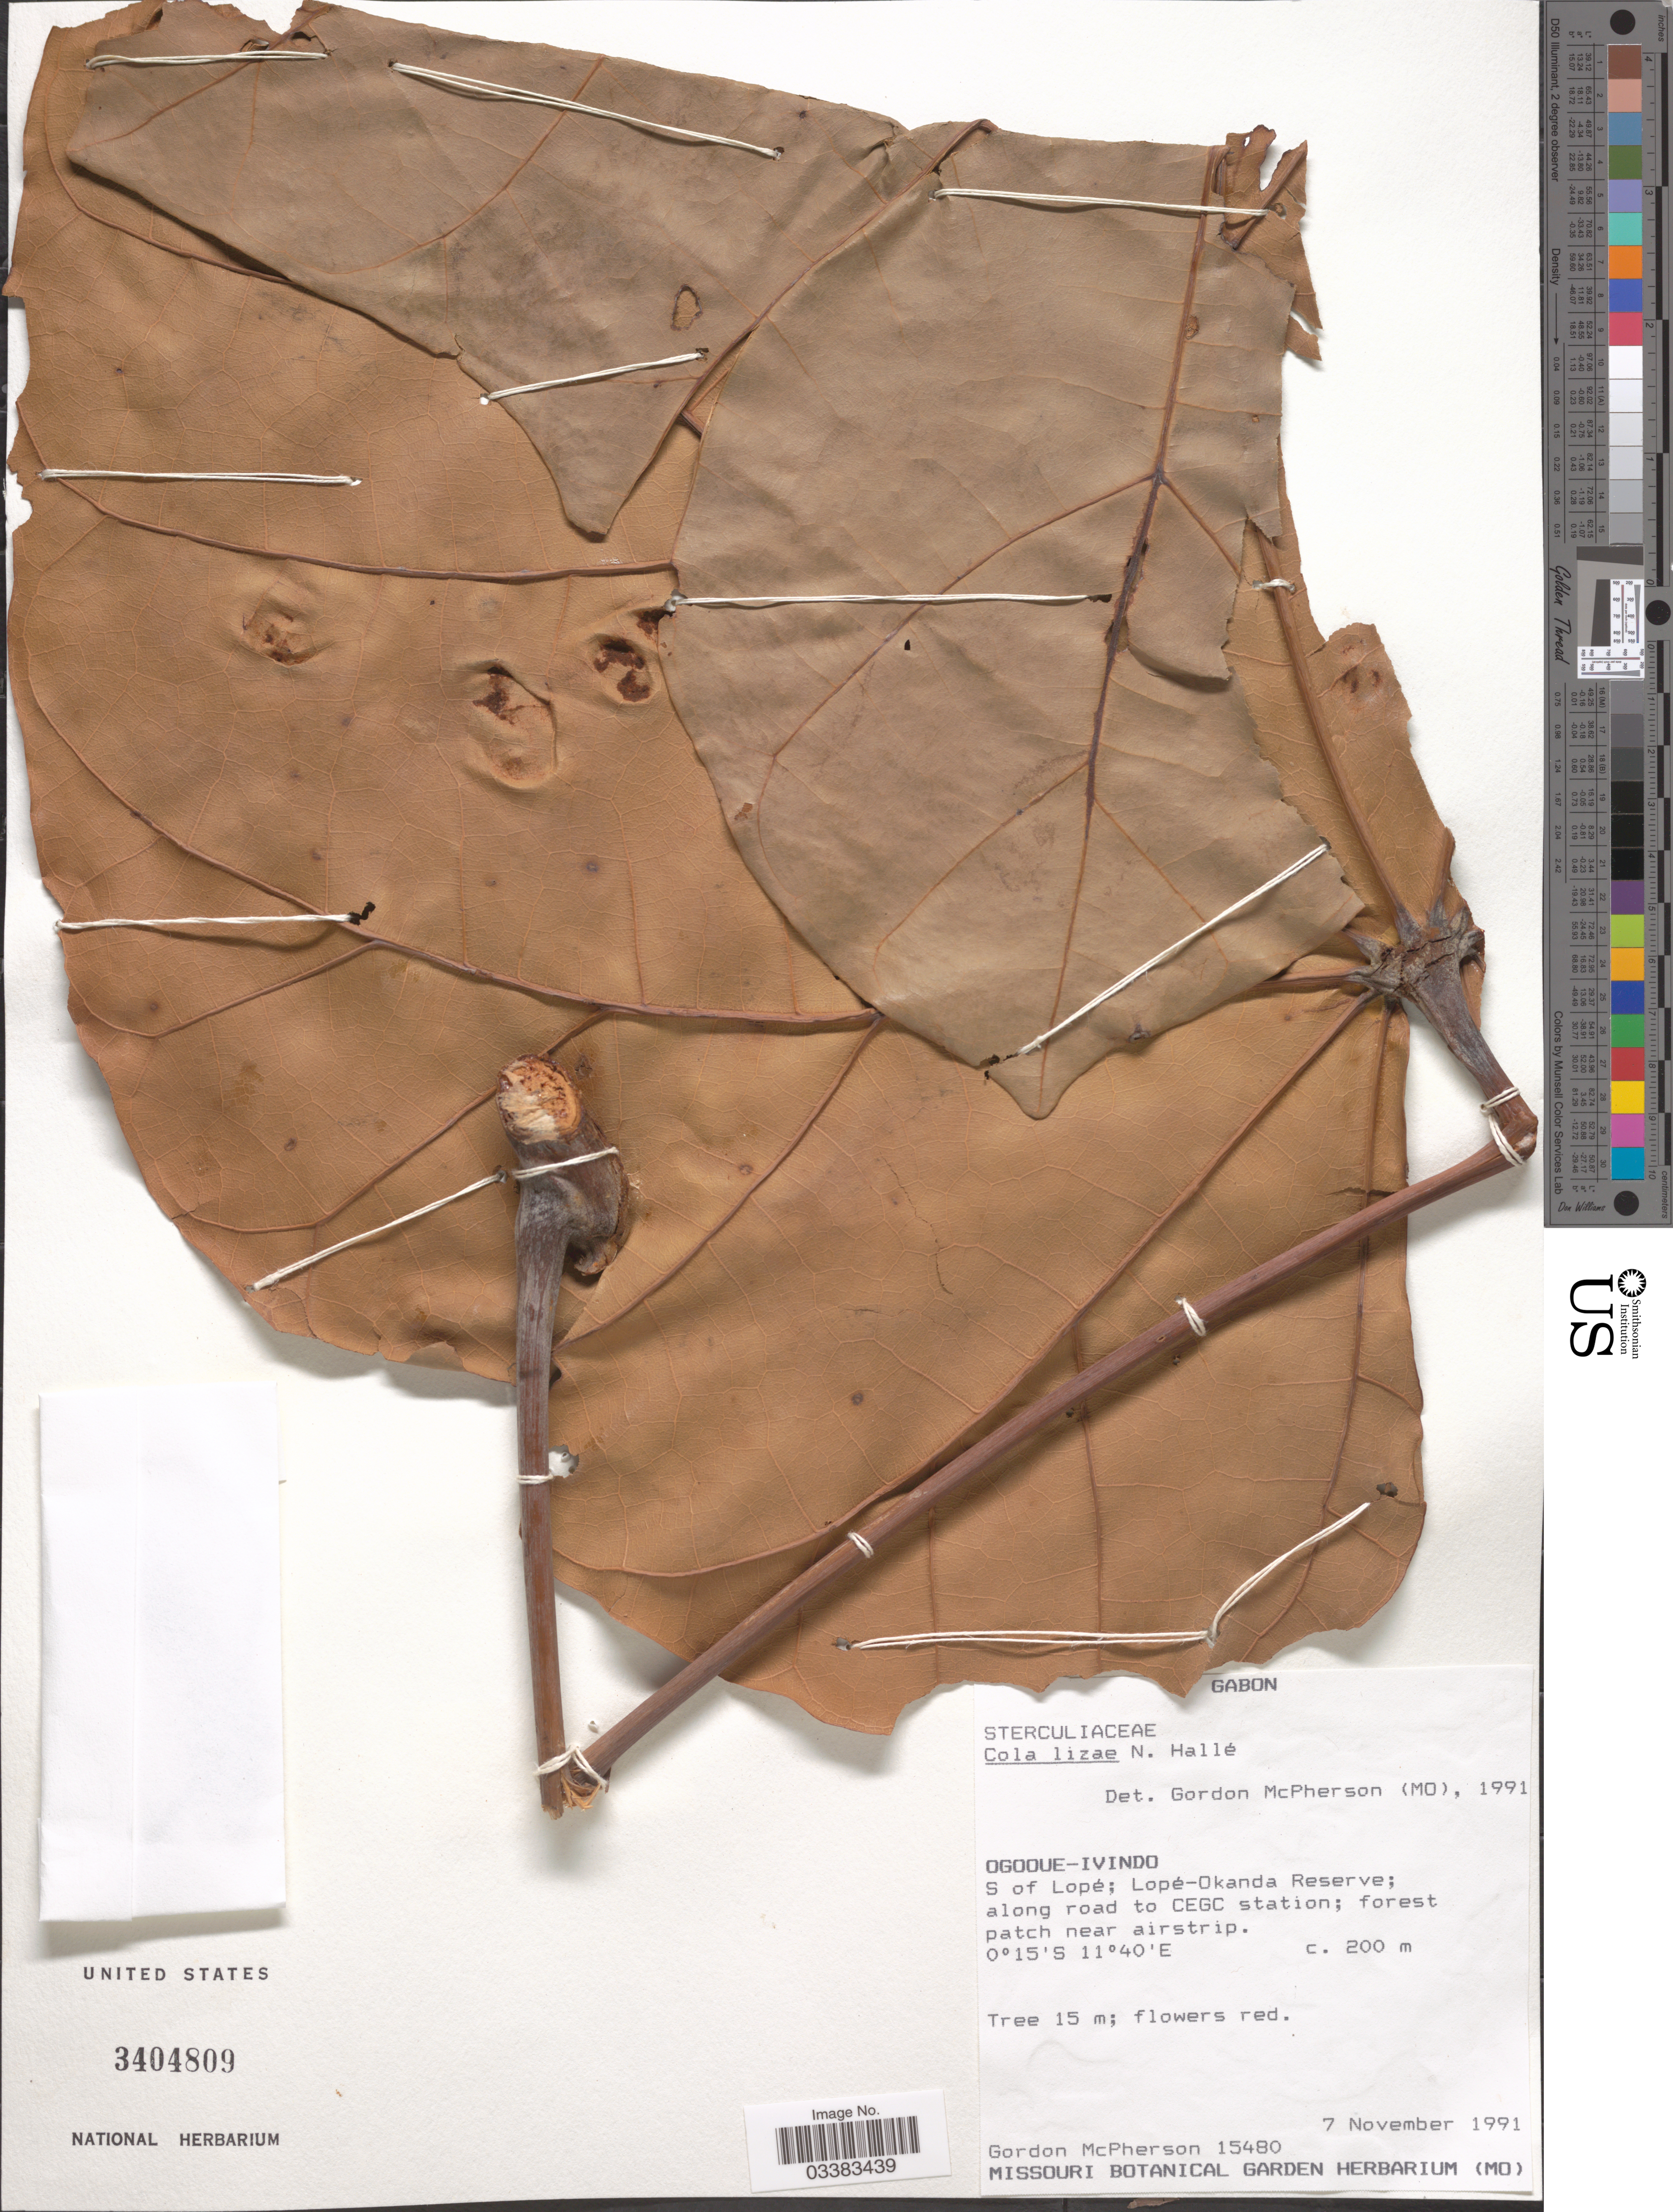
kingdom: Plantae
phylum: Tracheophyta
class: Magnoliopsida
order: Malvales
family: Malvaceae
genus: Cola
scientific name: Cola lizae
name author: N. Hallé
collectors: G. McPherson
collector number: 15480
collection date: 1991-11-07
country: Gabon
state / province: Ogooue-Ivindo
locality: S of Lopé; Lopé-Okanda Reserve; along road to CEGC station; forest patch near airstrip.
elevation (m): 200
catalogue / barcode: US 3404809